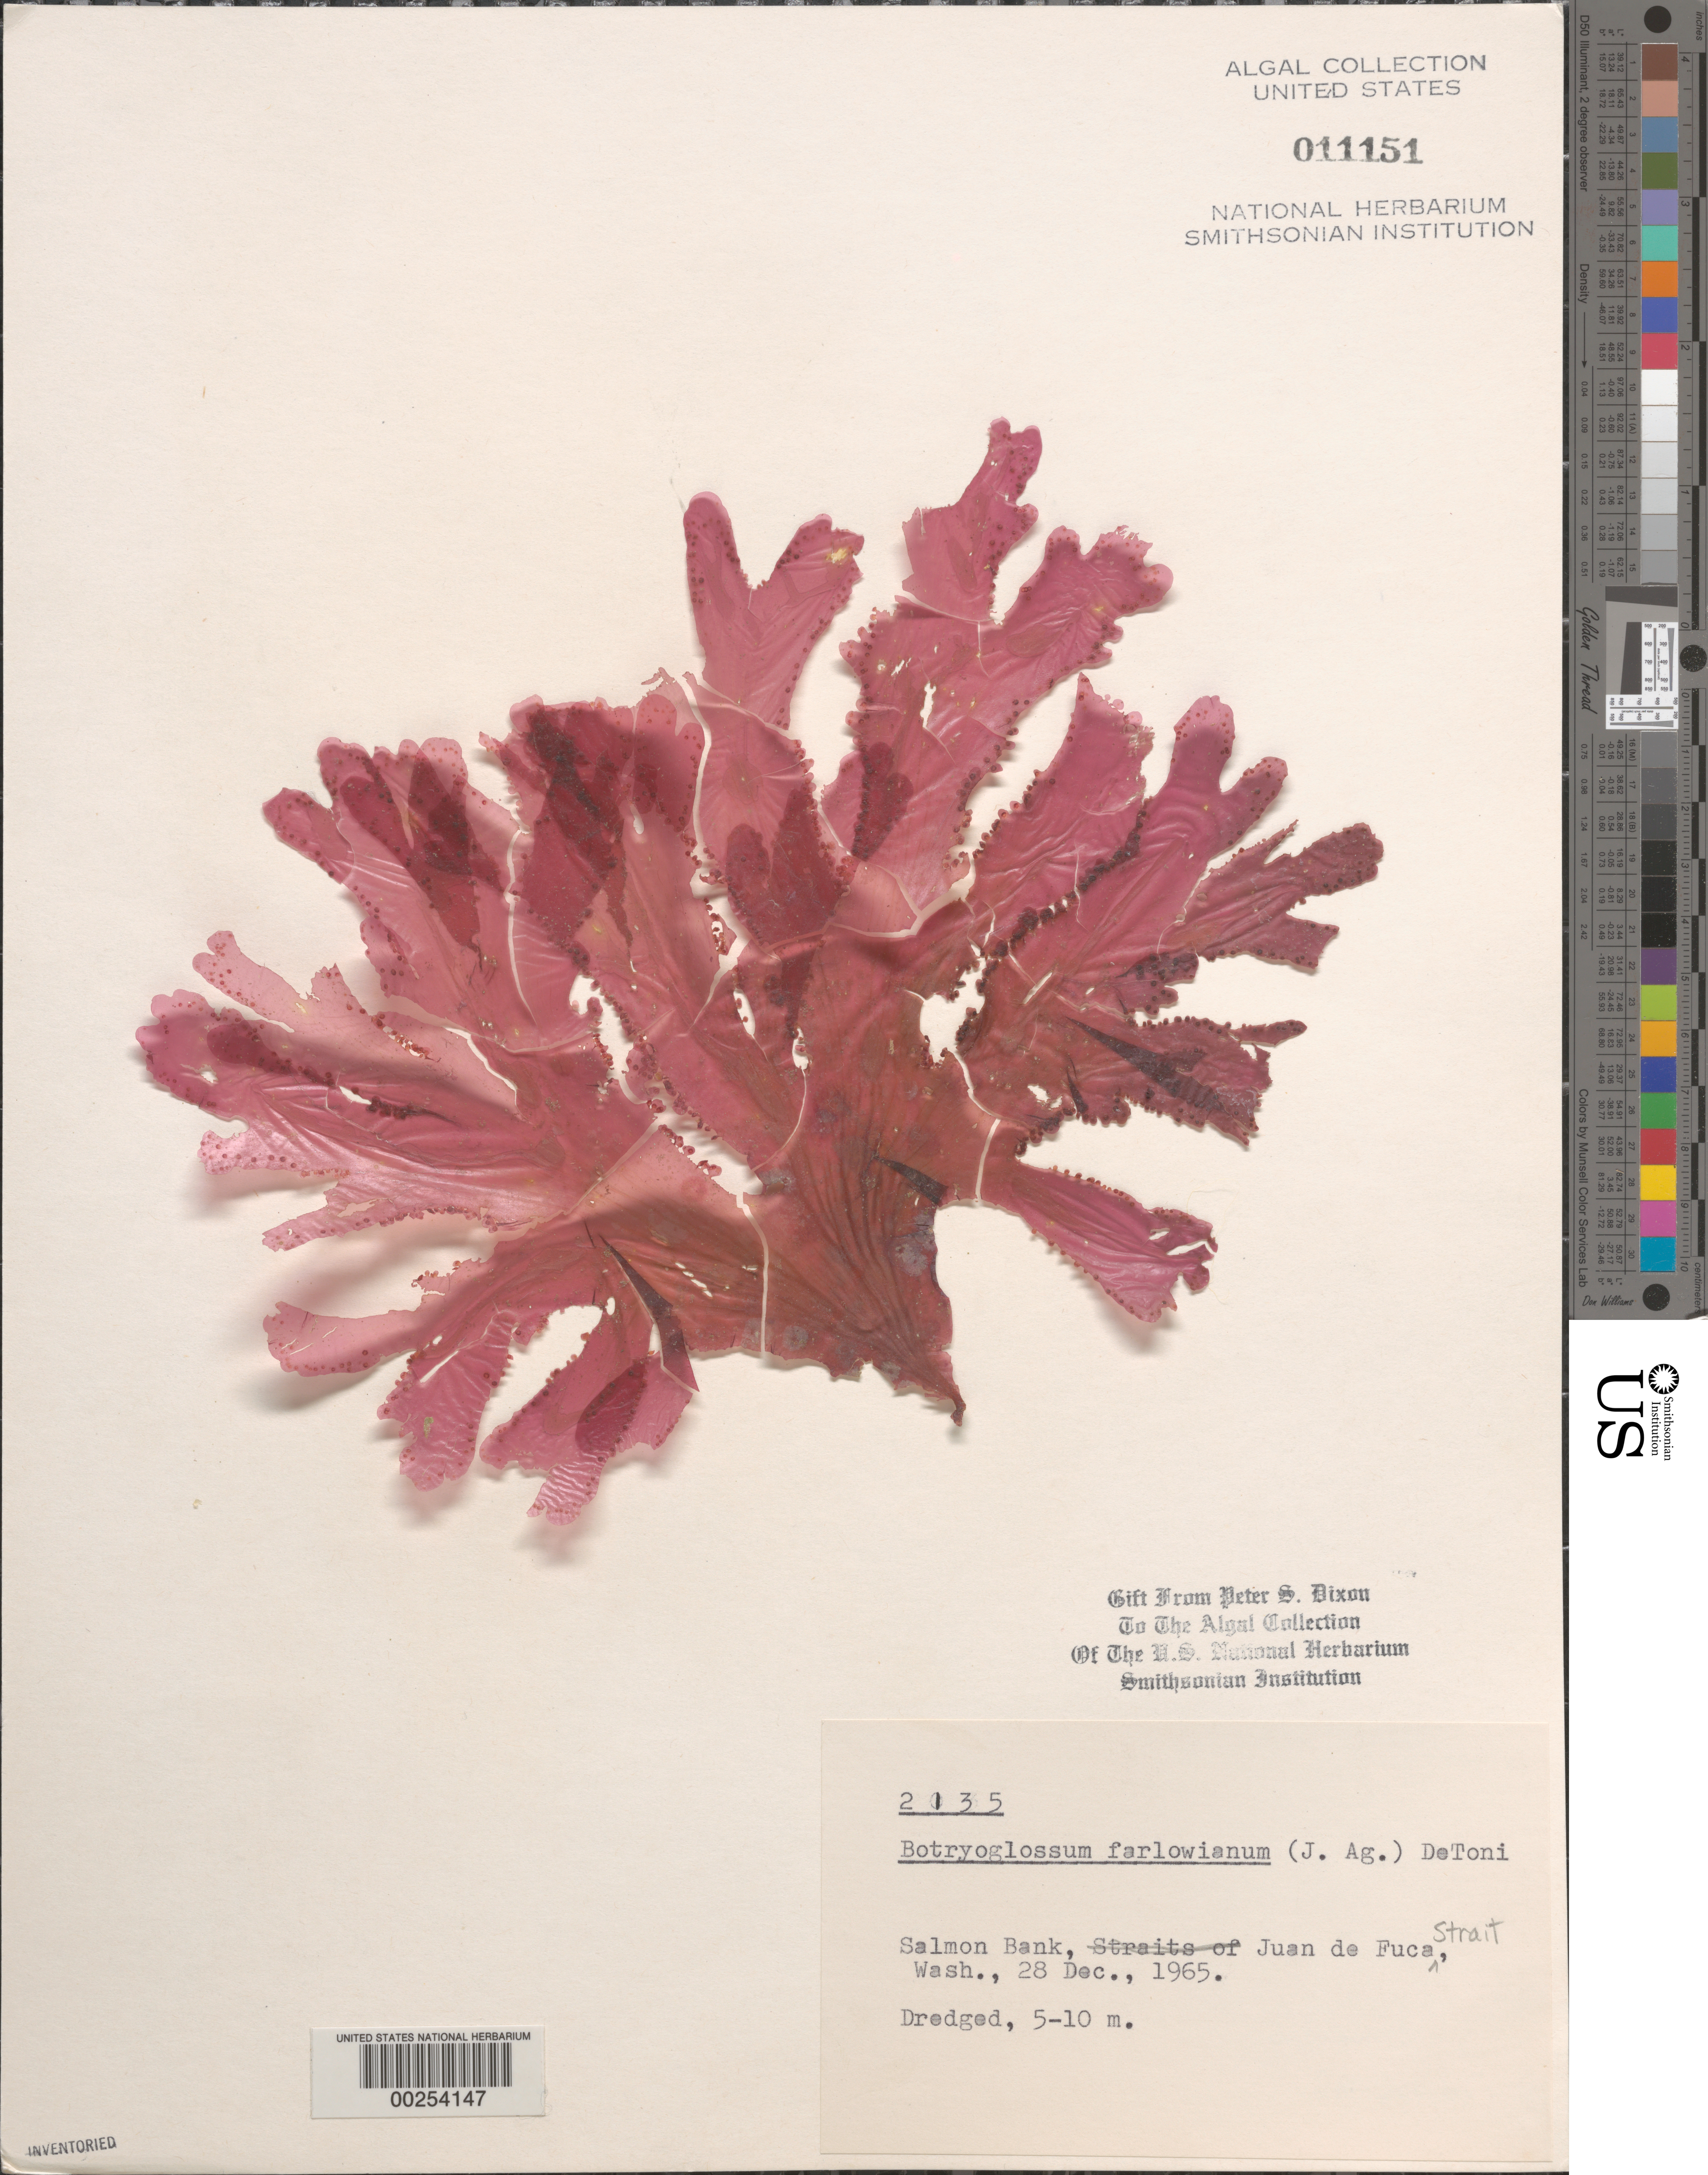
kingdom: Plantae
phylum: Rhodophyta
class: Florideophyceae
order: Ceramiales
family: Delesseriaceae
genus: Botryoglossum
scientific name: Botryoglossum farlowianum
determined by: Dixon, P. S.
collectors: P. S. Dixon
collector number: PSD 2135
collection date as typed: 28 Dec 1965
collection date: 1965-12-28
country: United States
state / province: Washington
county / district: San Juan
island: San Juan Islands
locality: Salmon Bank, Strait of Juan de Fuca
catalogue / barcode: US 11151